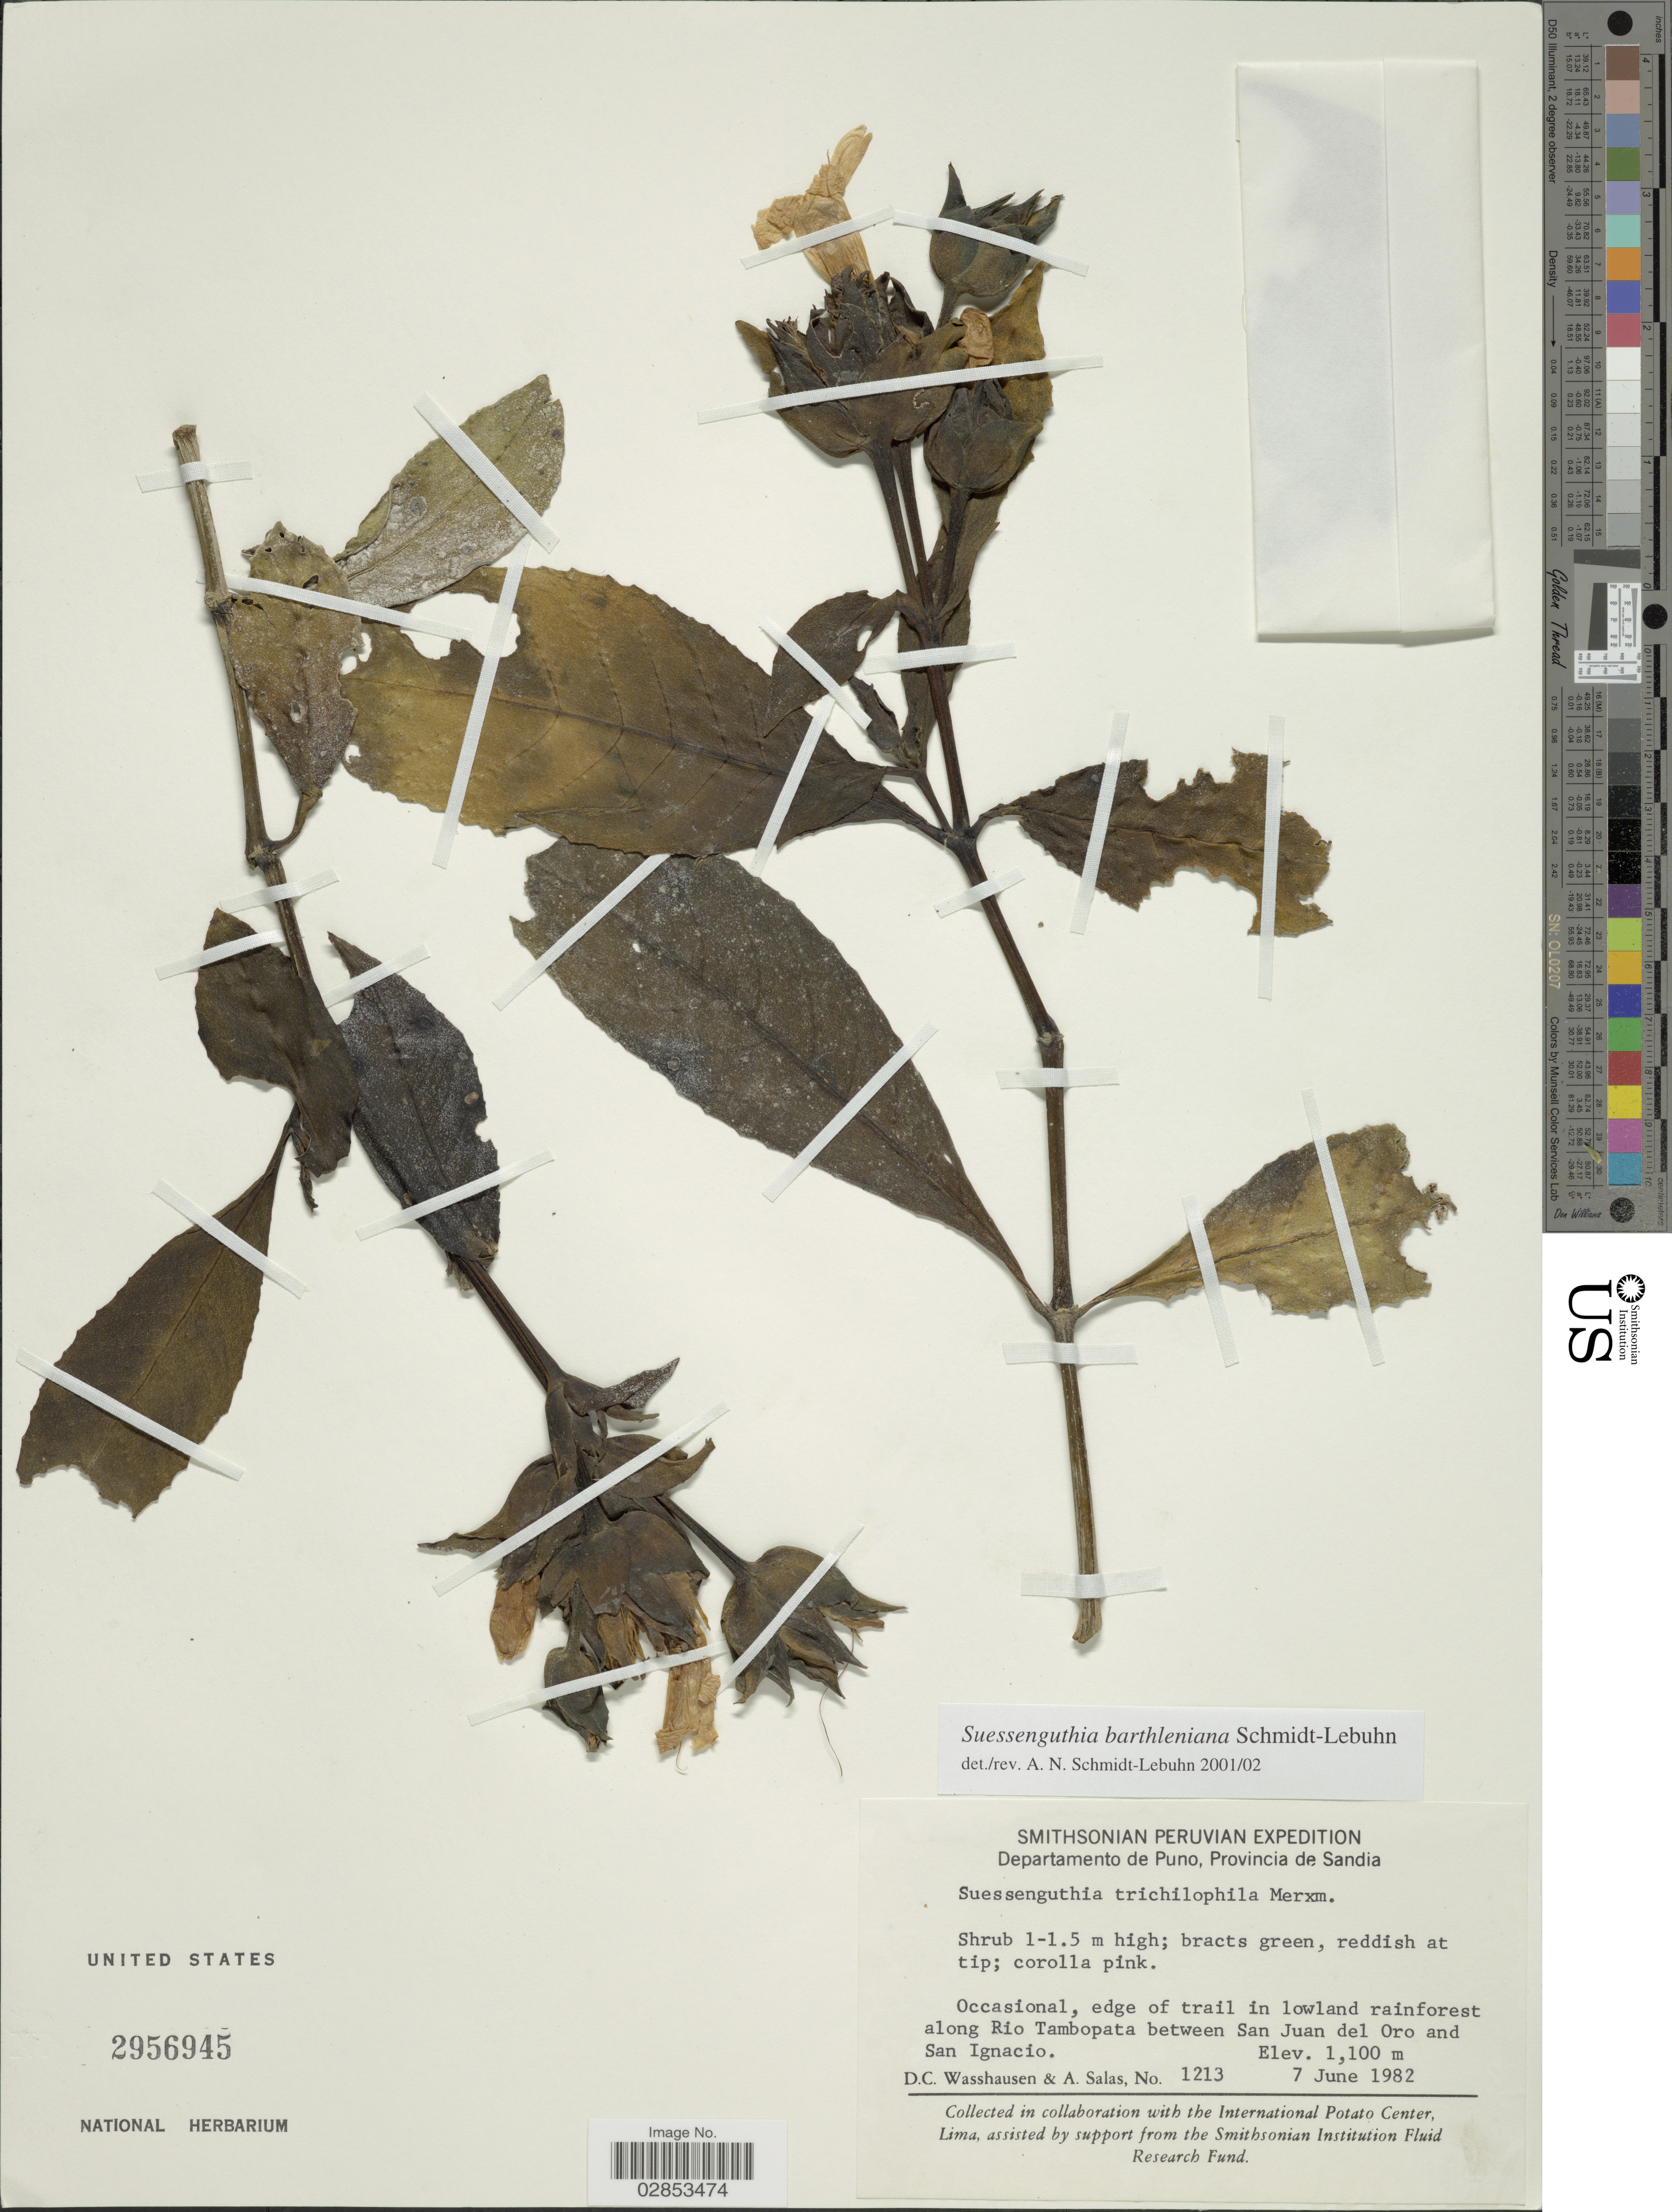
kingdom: Plantae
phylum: Tracheophyta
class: Magnoliopsida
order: Lamiales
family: Acanthaceae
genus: Suessenguthia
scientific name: Suessenguthia barthleniana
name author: Schmidt-Leb.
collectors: D. C. Wasshausen & A. Salas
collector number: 1213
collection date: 1982-06-07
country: Peru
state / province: Puno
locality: Departamento de Puno, Provincia de Sandia. Occasional, edge of trail in lowland rainforest along Río Tambopata between San Juan del Oro and San Ignacio.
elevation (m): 1100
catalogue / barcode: US 2956945